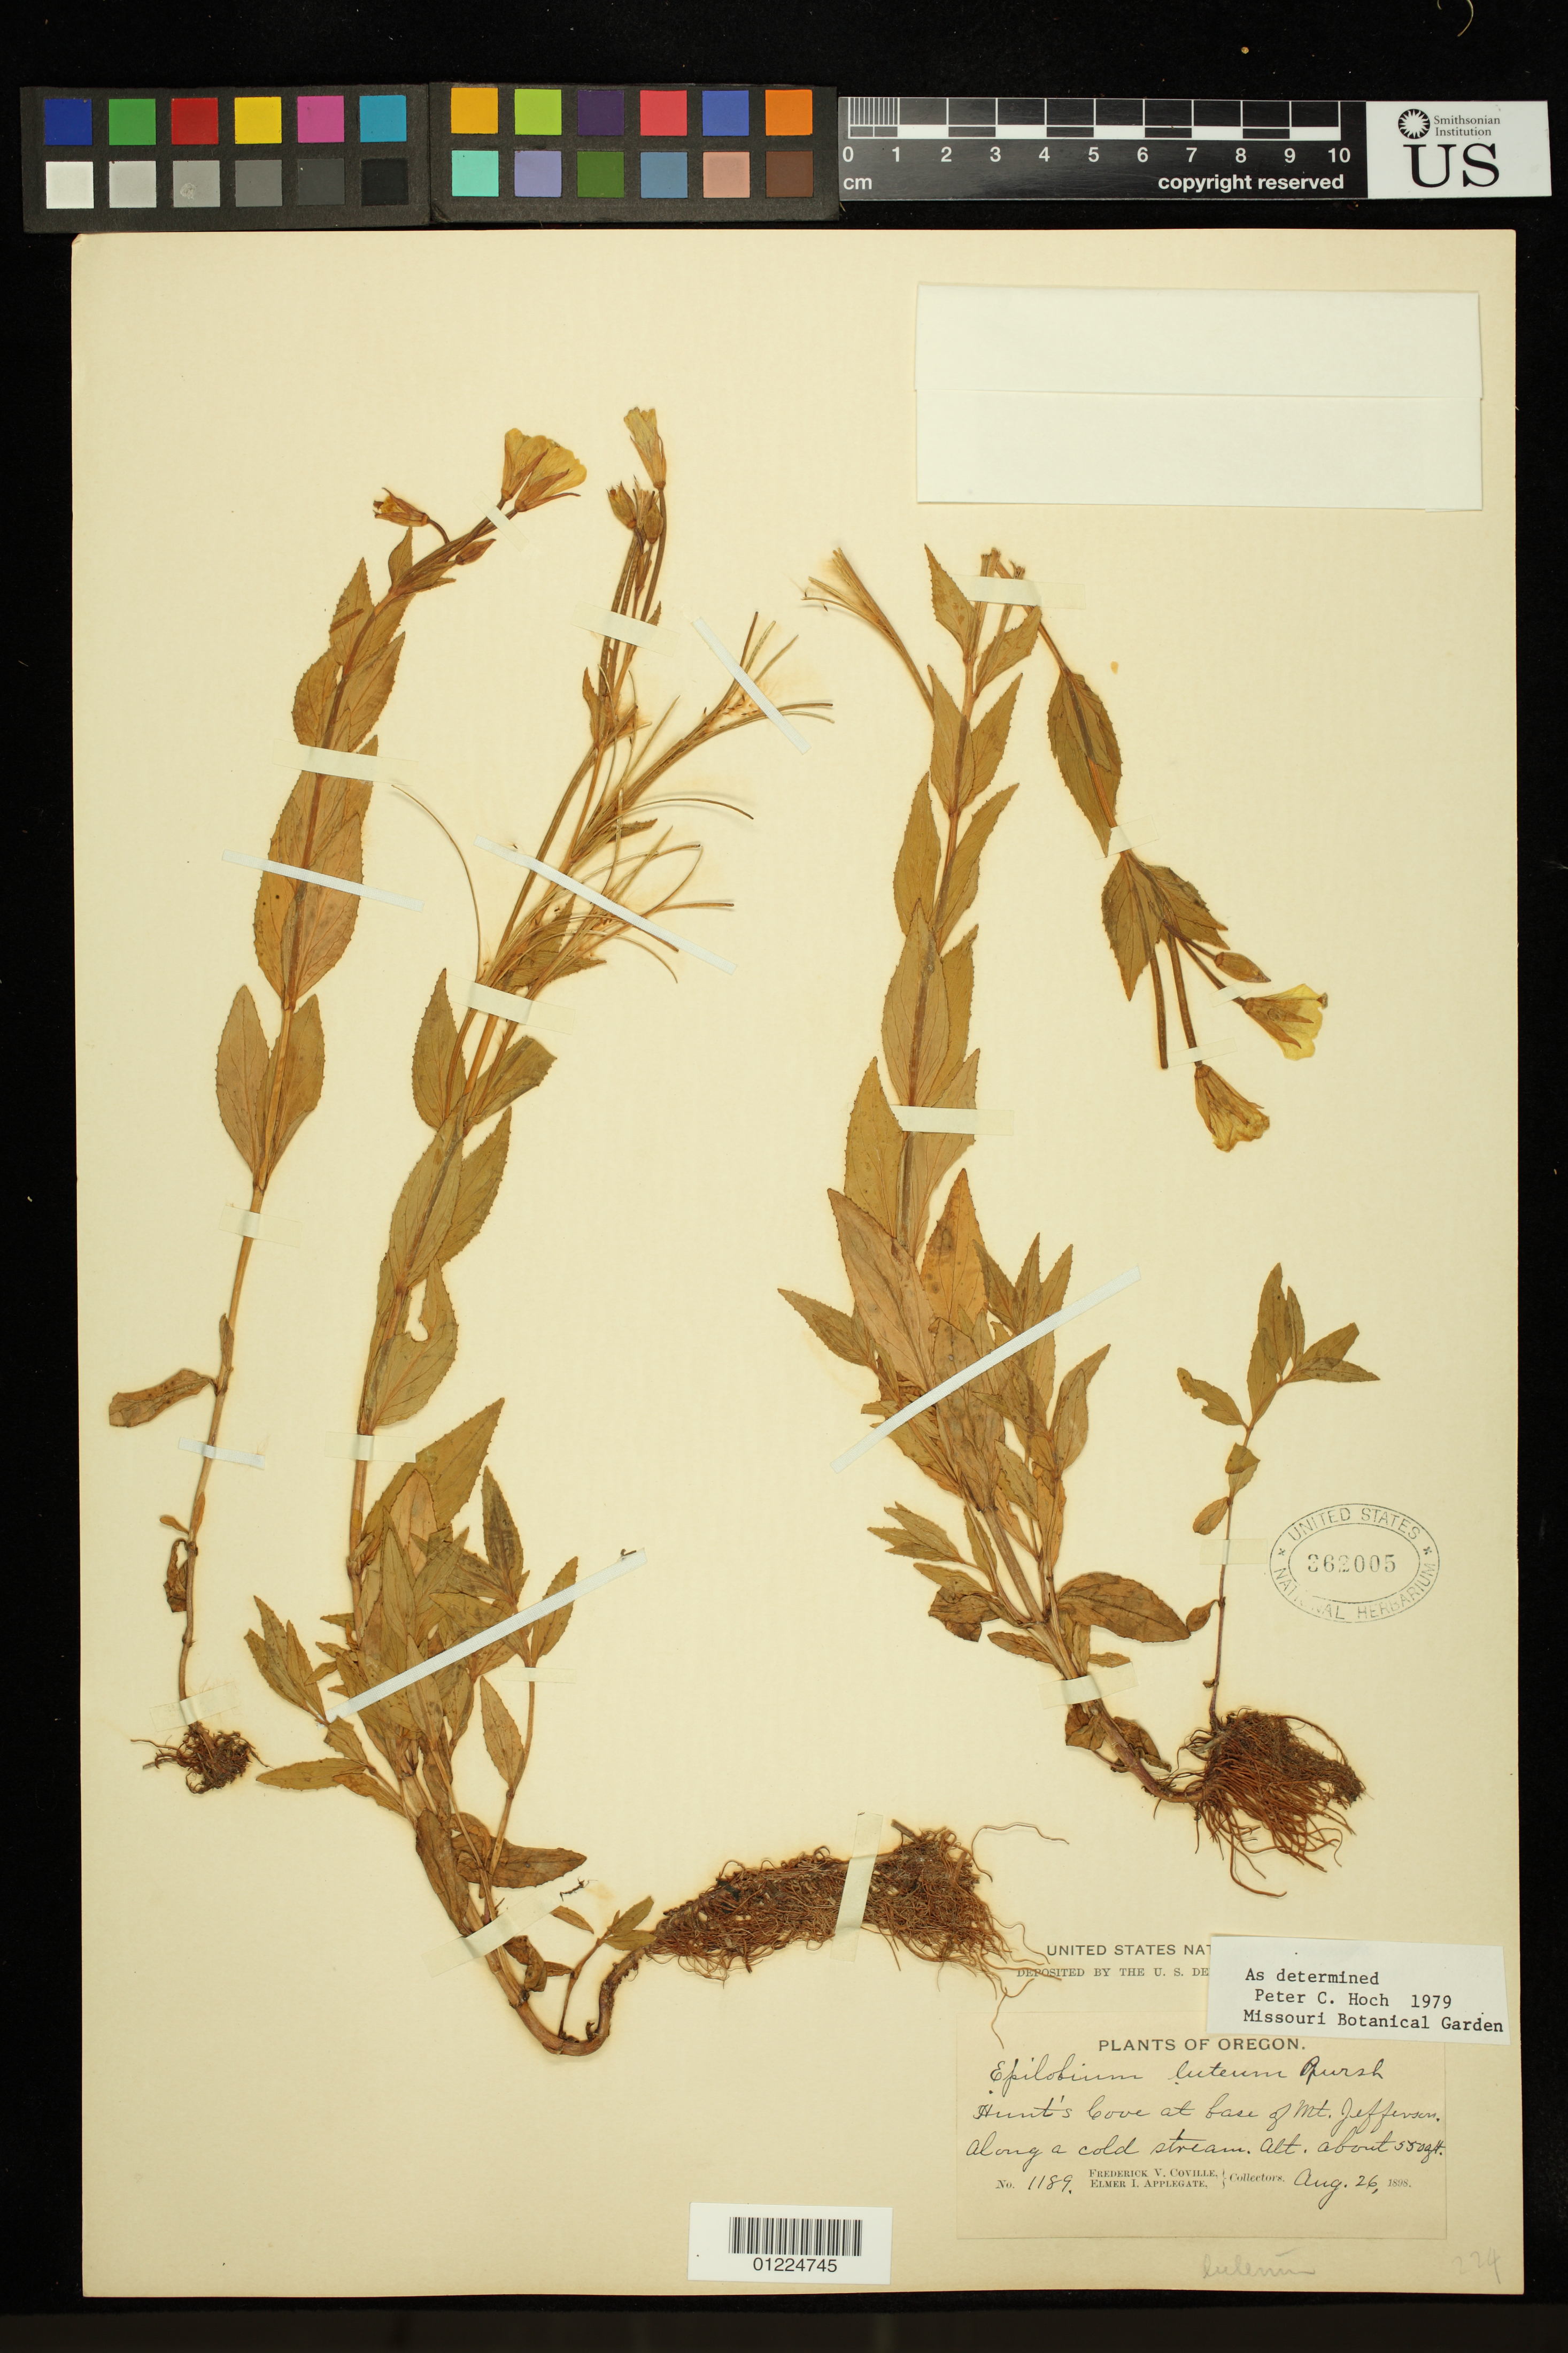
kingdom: Plantae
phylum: Tracheophyta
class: Magnoliopsida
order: Myrtales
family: Onagraceae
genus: Epilobium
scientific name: Epilobium luteum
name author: Pursh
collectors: F. V. Coville & E. I. Applegate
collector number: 1189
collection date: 1898-08-26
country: United States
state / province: Oregon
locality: Hunt's Cove at base of Mt. Jefferson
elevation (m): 1676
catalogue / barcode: US 362005